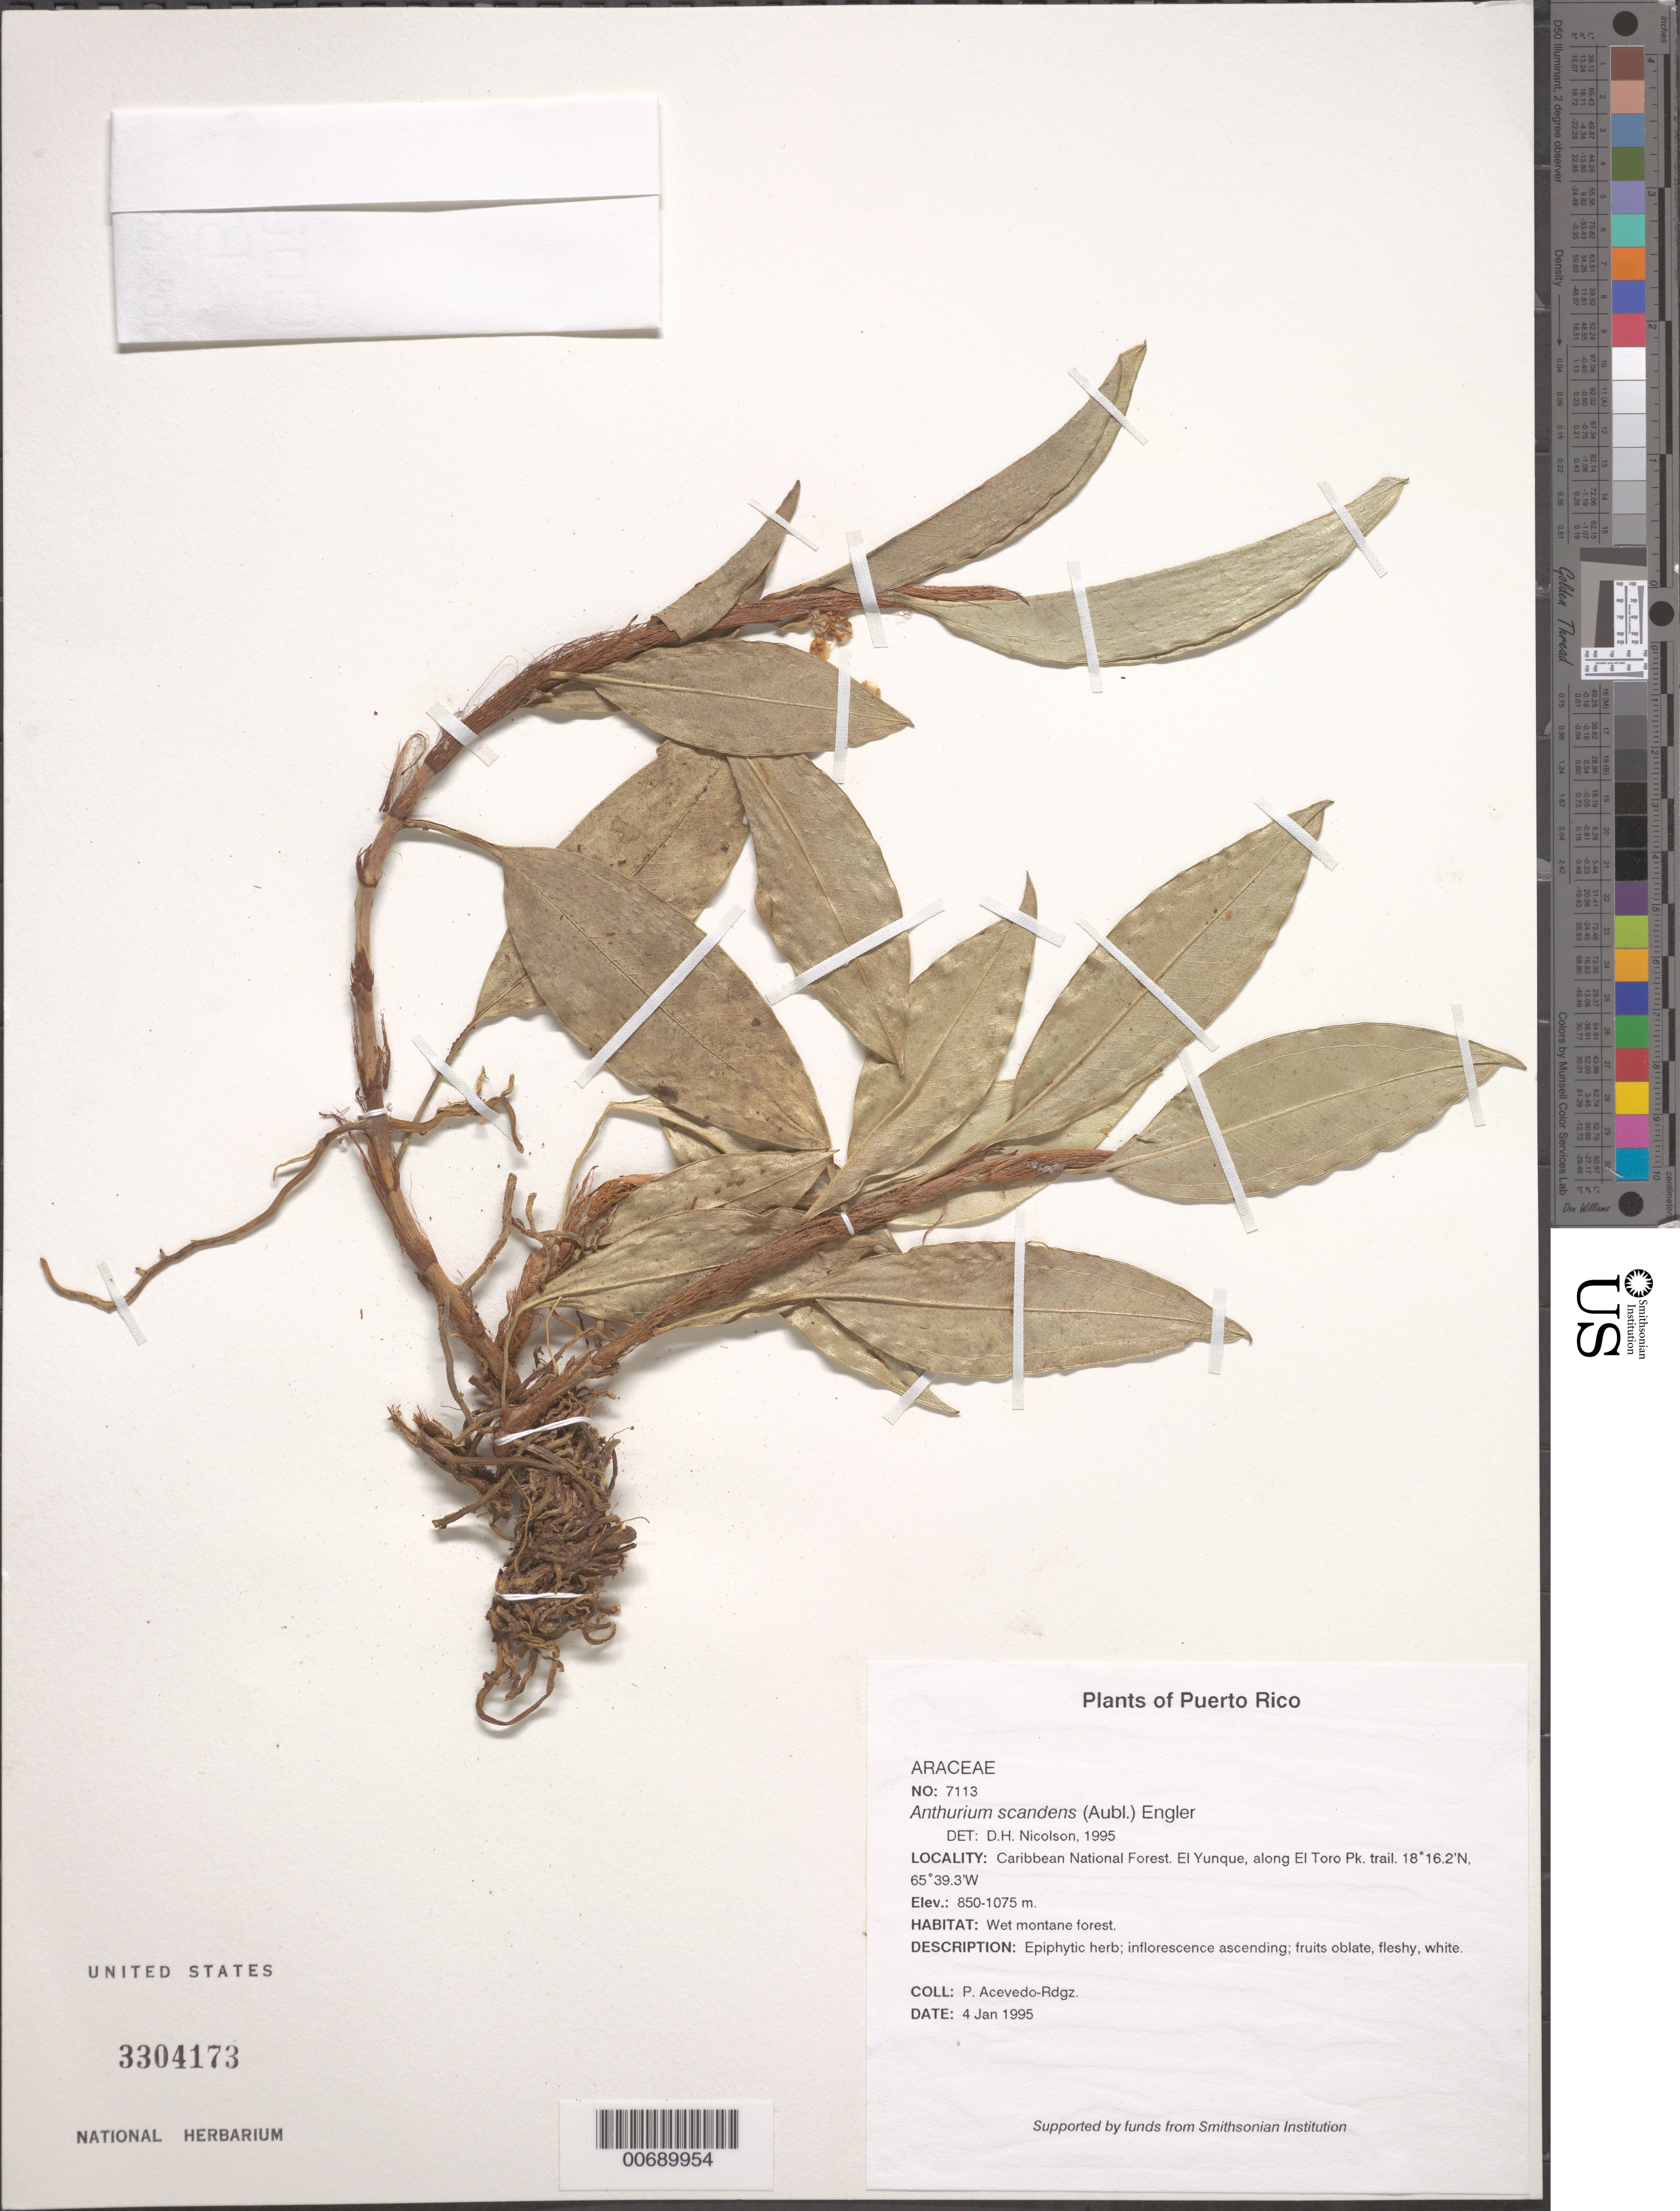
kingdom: Plantae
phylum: Tracheophyta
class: Liliopsida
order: Alismatales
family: Araceae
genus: Anthurium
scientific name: Anthurium scandens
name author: (Aubl.) Engl.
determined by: Nicolson, Dan H.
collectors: P. Acevedo-Rodr.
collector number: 7113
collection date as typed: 04 Jan 1995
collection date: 1995-01-04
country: Puerto Rico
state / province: Río Grande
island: Puerto Rico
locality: Río Grande; Caribbean National Forest. El Yunque, along El Toro Pk. trail.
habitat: Wet montane forest.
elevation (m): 850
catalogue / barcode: US 3304173